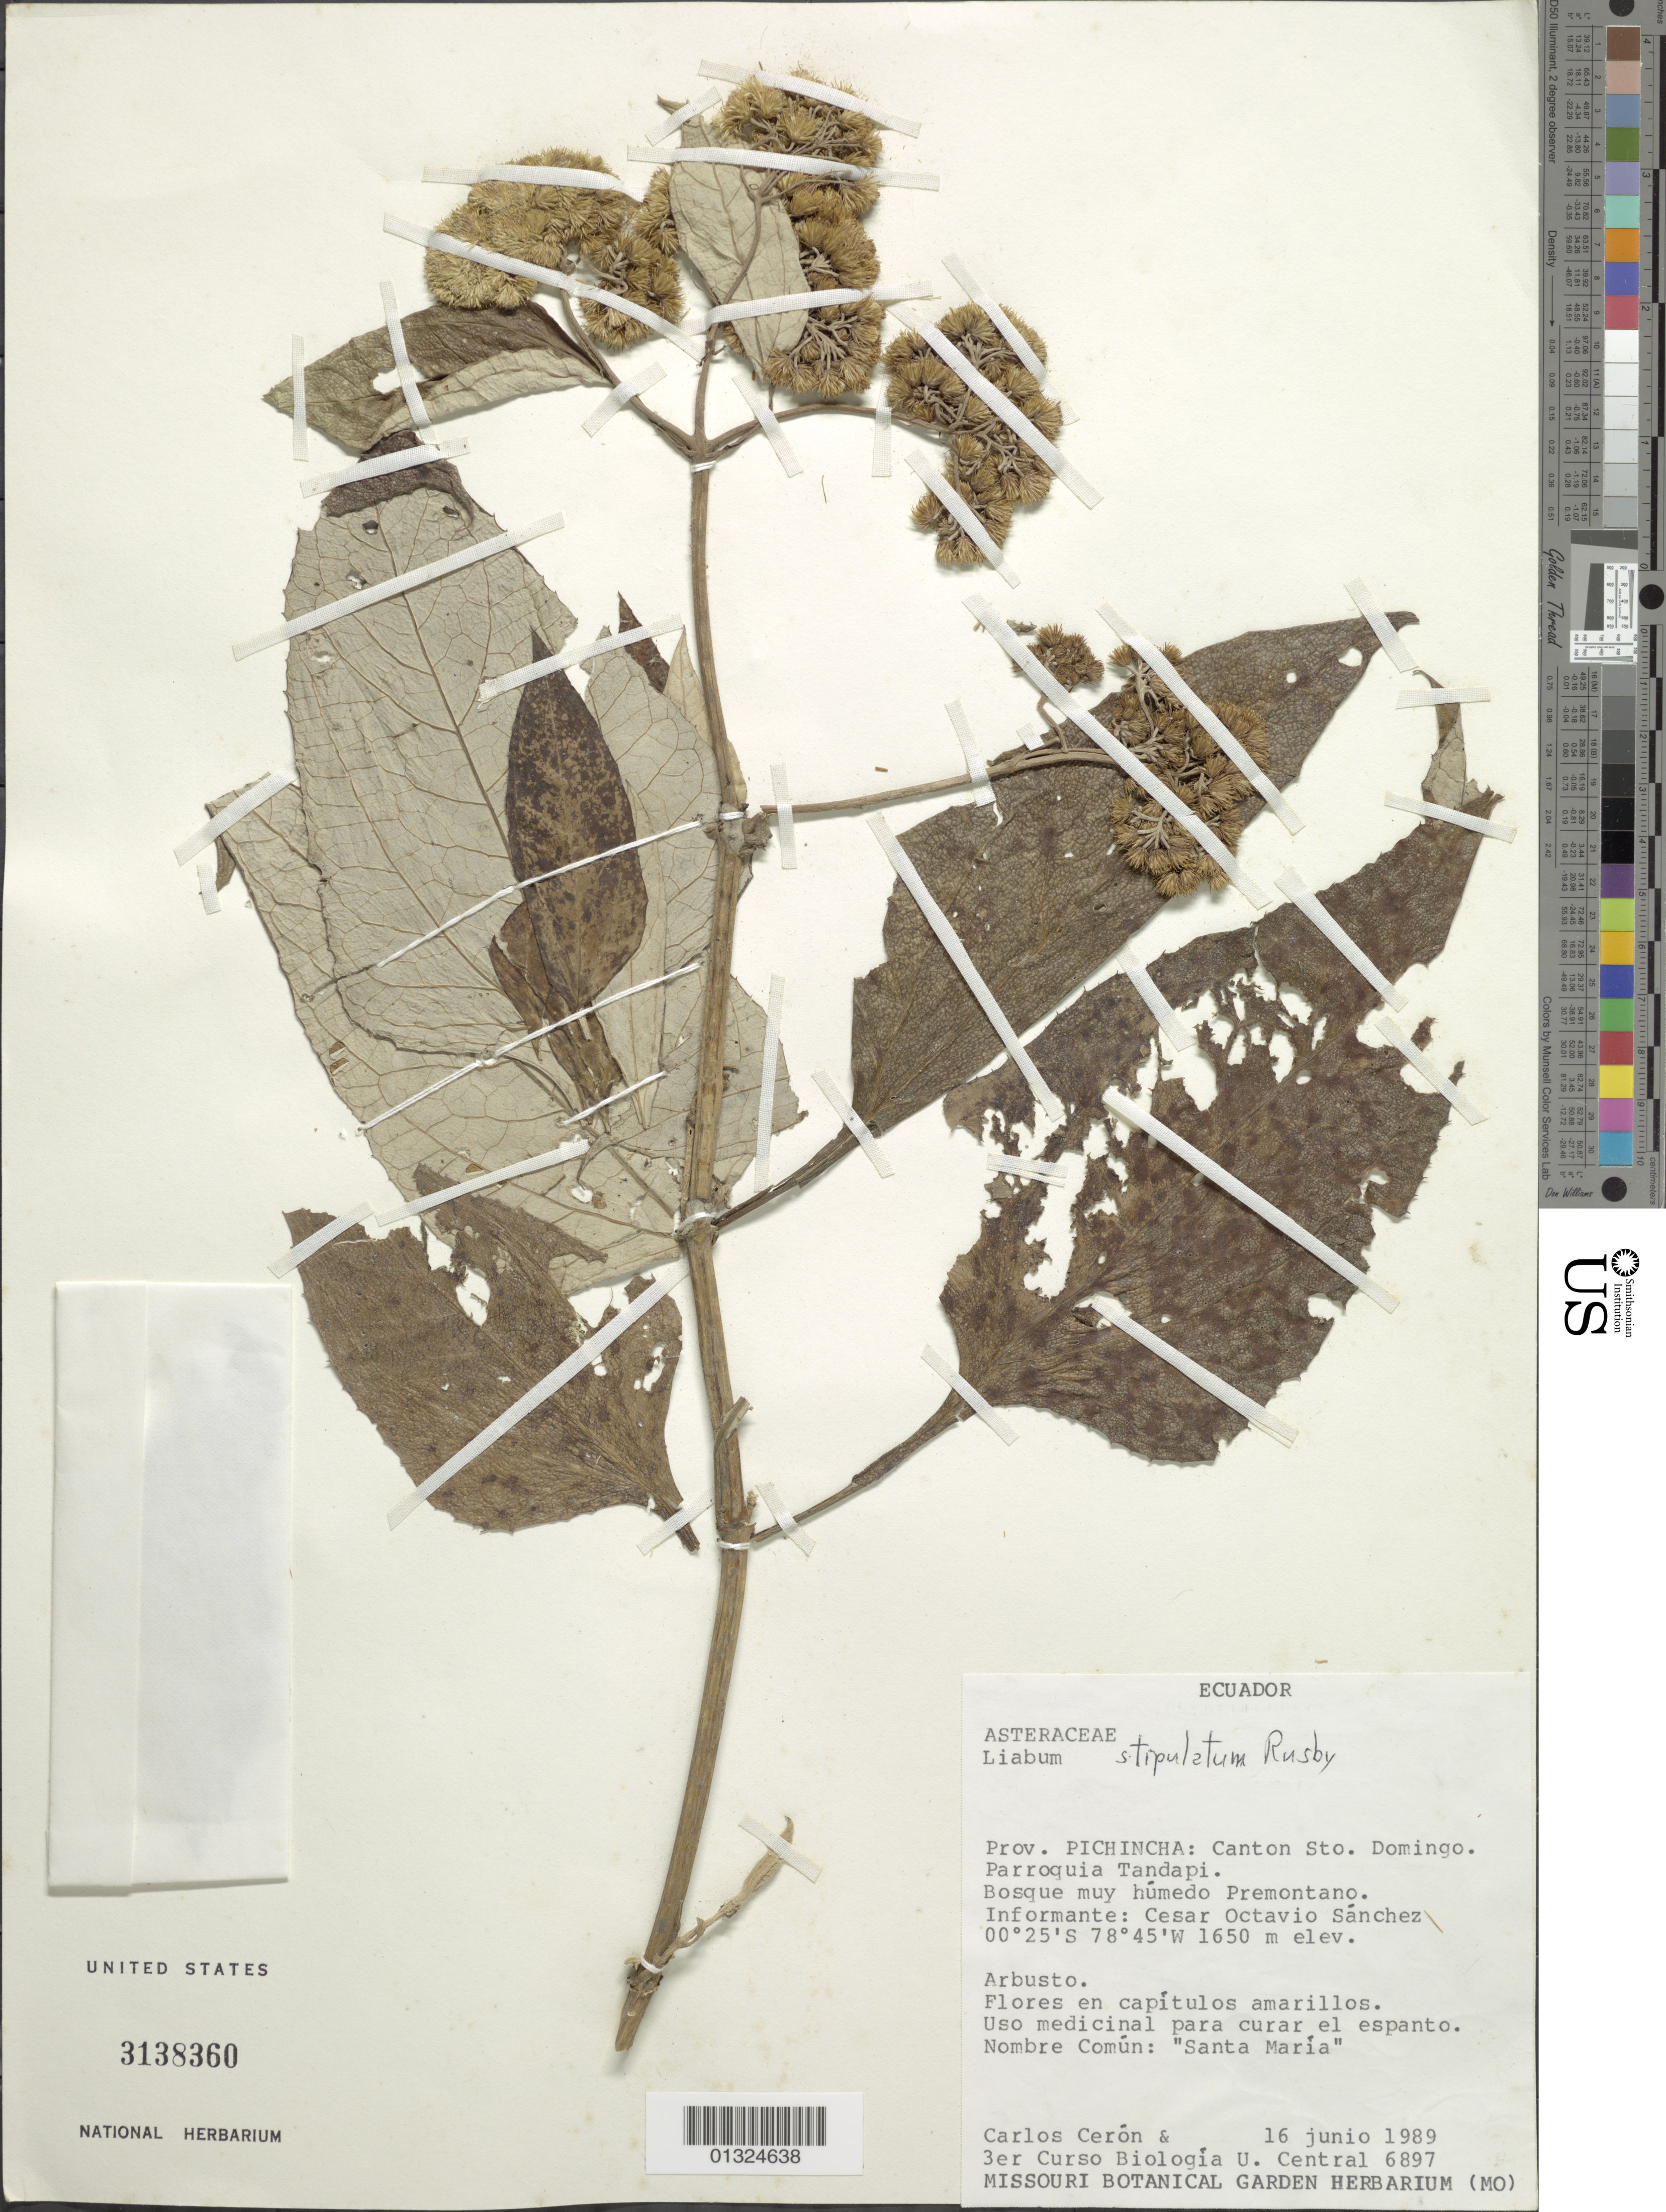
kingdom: Plantae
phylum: Tracheophyta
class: Magnoliopsida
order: Asterales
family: Asteraceae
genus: Liabum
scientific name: Liabum stipulatum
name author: Rusby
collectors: C. E. Cerón M. & 3er Curso Biologia U.C.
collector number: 6897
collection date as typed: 16 Jun 1989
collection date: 1989-06-16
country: Ecuador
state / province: Pichincha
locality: Canton Sto. Domingo, Parroquia Tandapi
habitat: Bosque muy humedo Premontano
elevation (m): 1650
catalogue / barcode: US 3138360